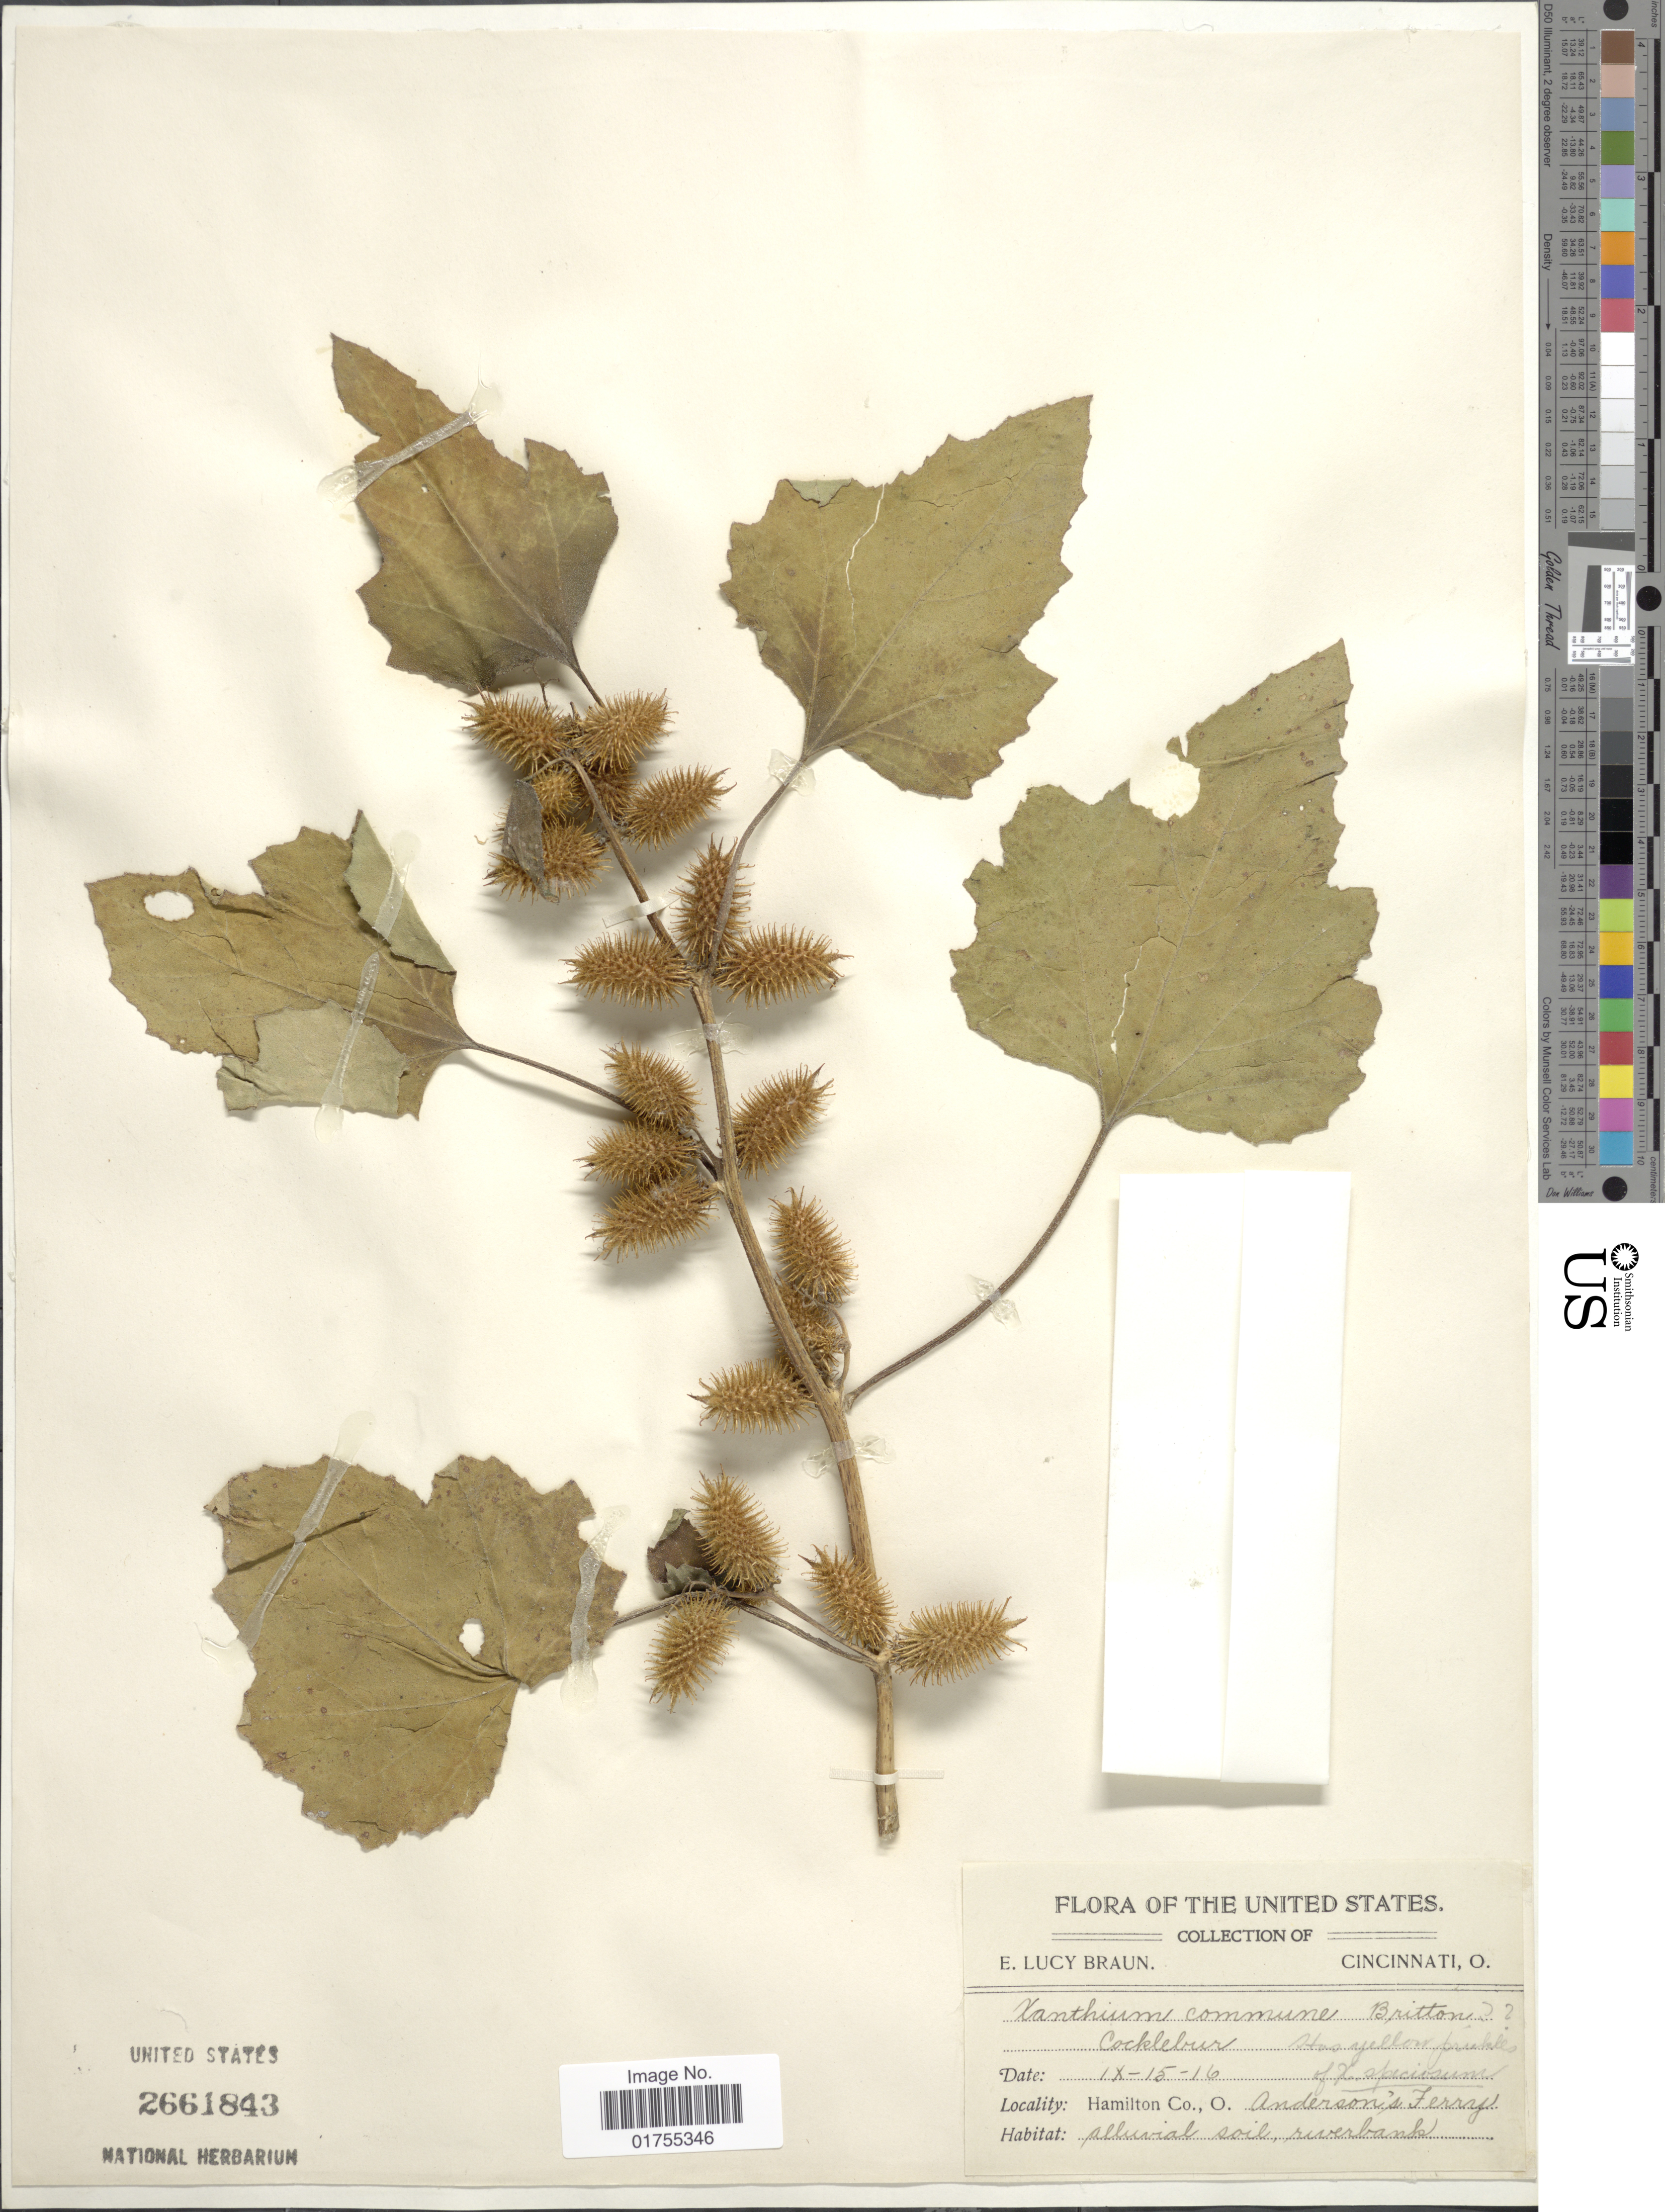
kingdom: Plantae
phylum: Tracheophyta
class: Magnoliopsida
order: Asterales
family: Asteraceae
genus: Xanthium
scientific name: Xanthium strumarium var. canadense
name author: (Mill.) Torr. & A. Gray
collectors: E. L. Braun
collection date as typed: Transcribed d/m/y: 15/9/16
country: United States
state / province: Ohio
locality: Hamilton Co., O., Anderson's Ferry, alluvial soil, riverbank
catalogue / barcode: US 2661843